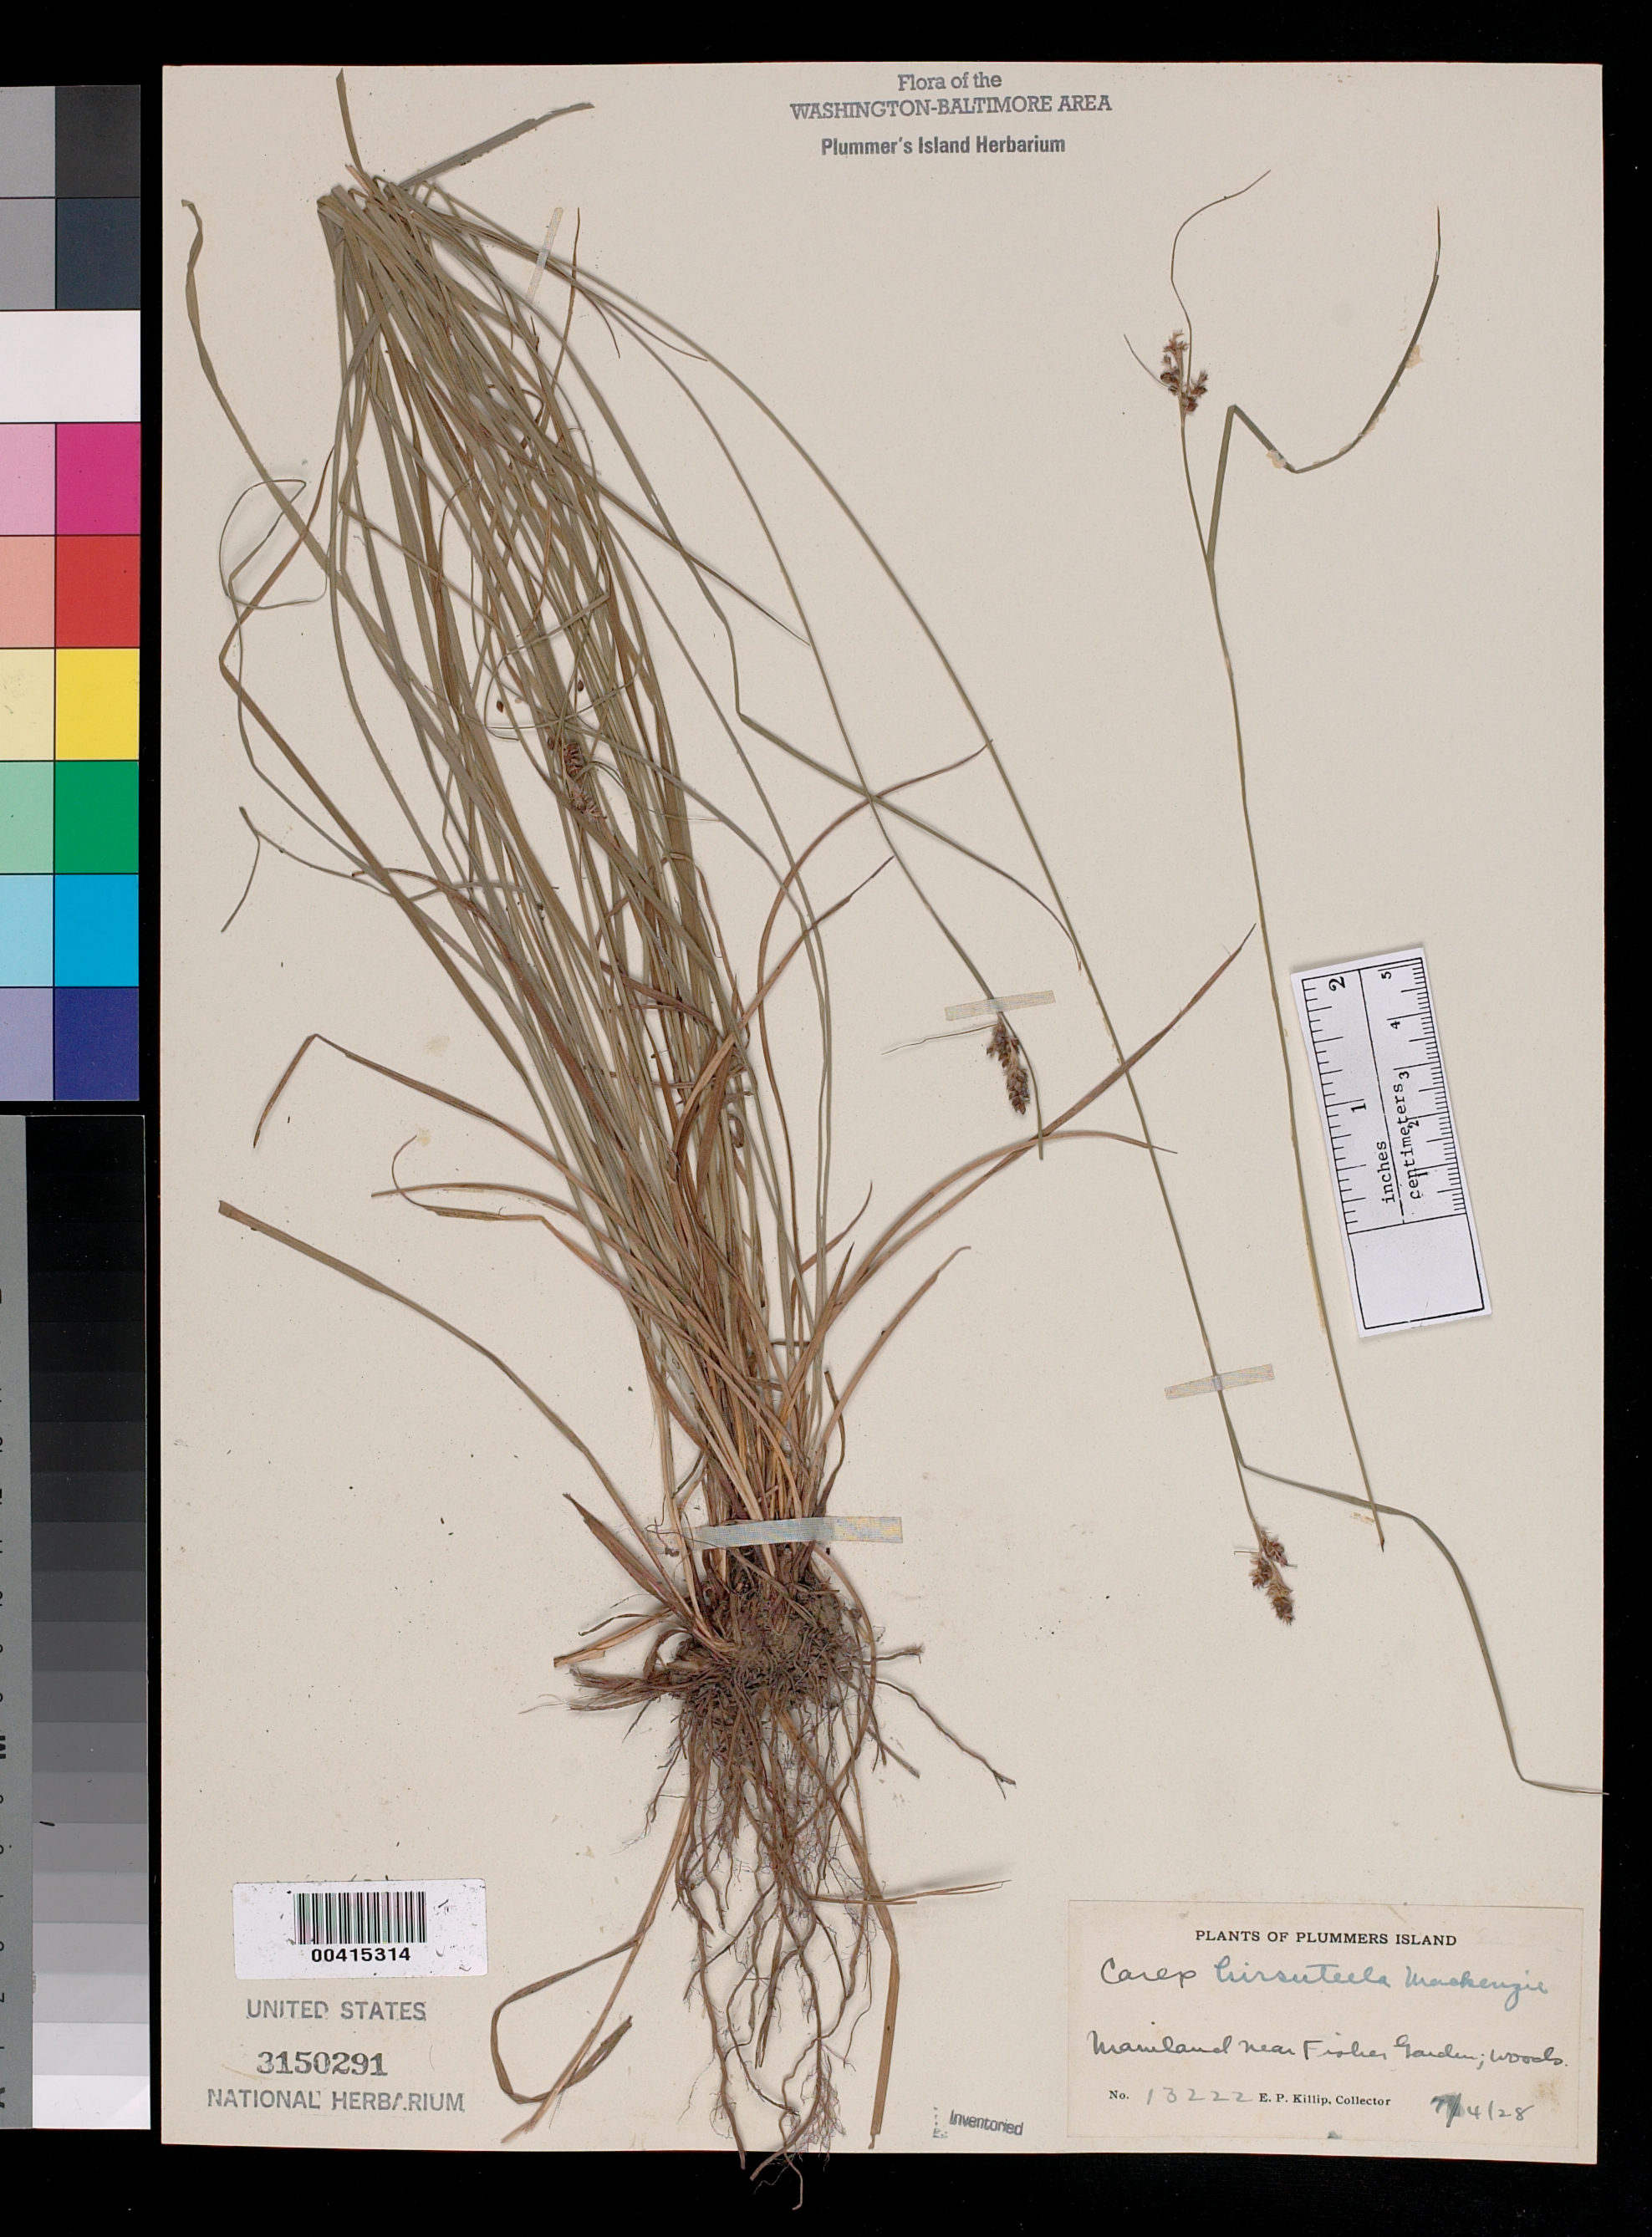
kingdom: Plantae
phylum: Tracheophyta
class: Liliopsida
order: Poales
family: Cyperaceae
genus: Carex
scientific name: Carex hirsutella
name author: Mack.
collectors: E. P. Killip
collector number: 13222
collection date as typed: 04 Jul 1928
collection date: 1928-07-04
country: United States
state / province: Maryland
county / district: Montgomery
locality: Plummer's Island; Mainland, near Fisher garden Plummers Island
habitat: Woods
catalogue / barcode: US 3150291